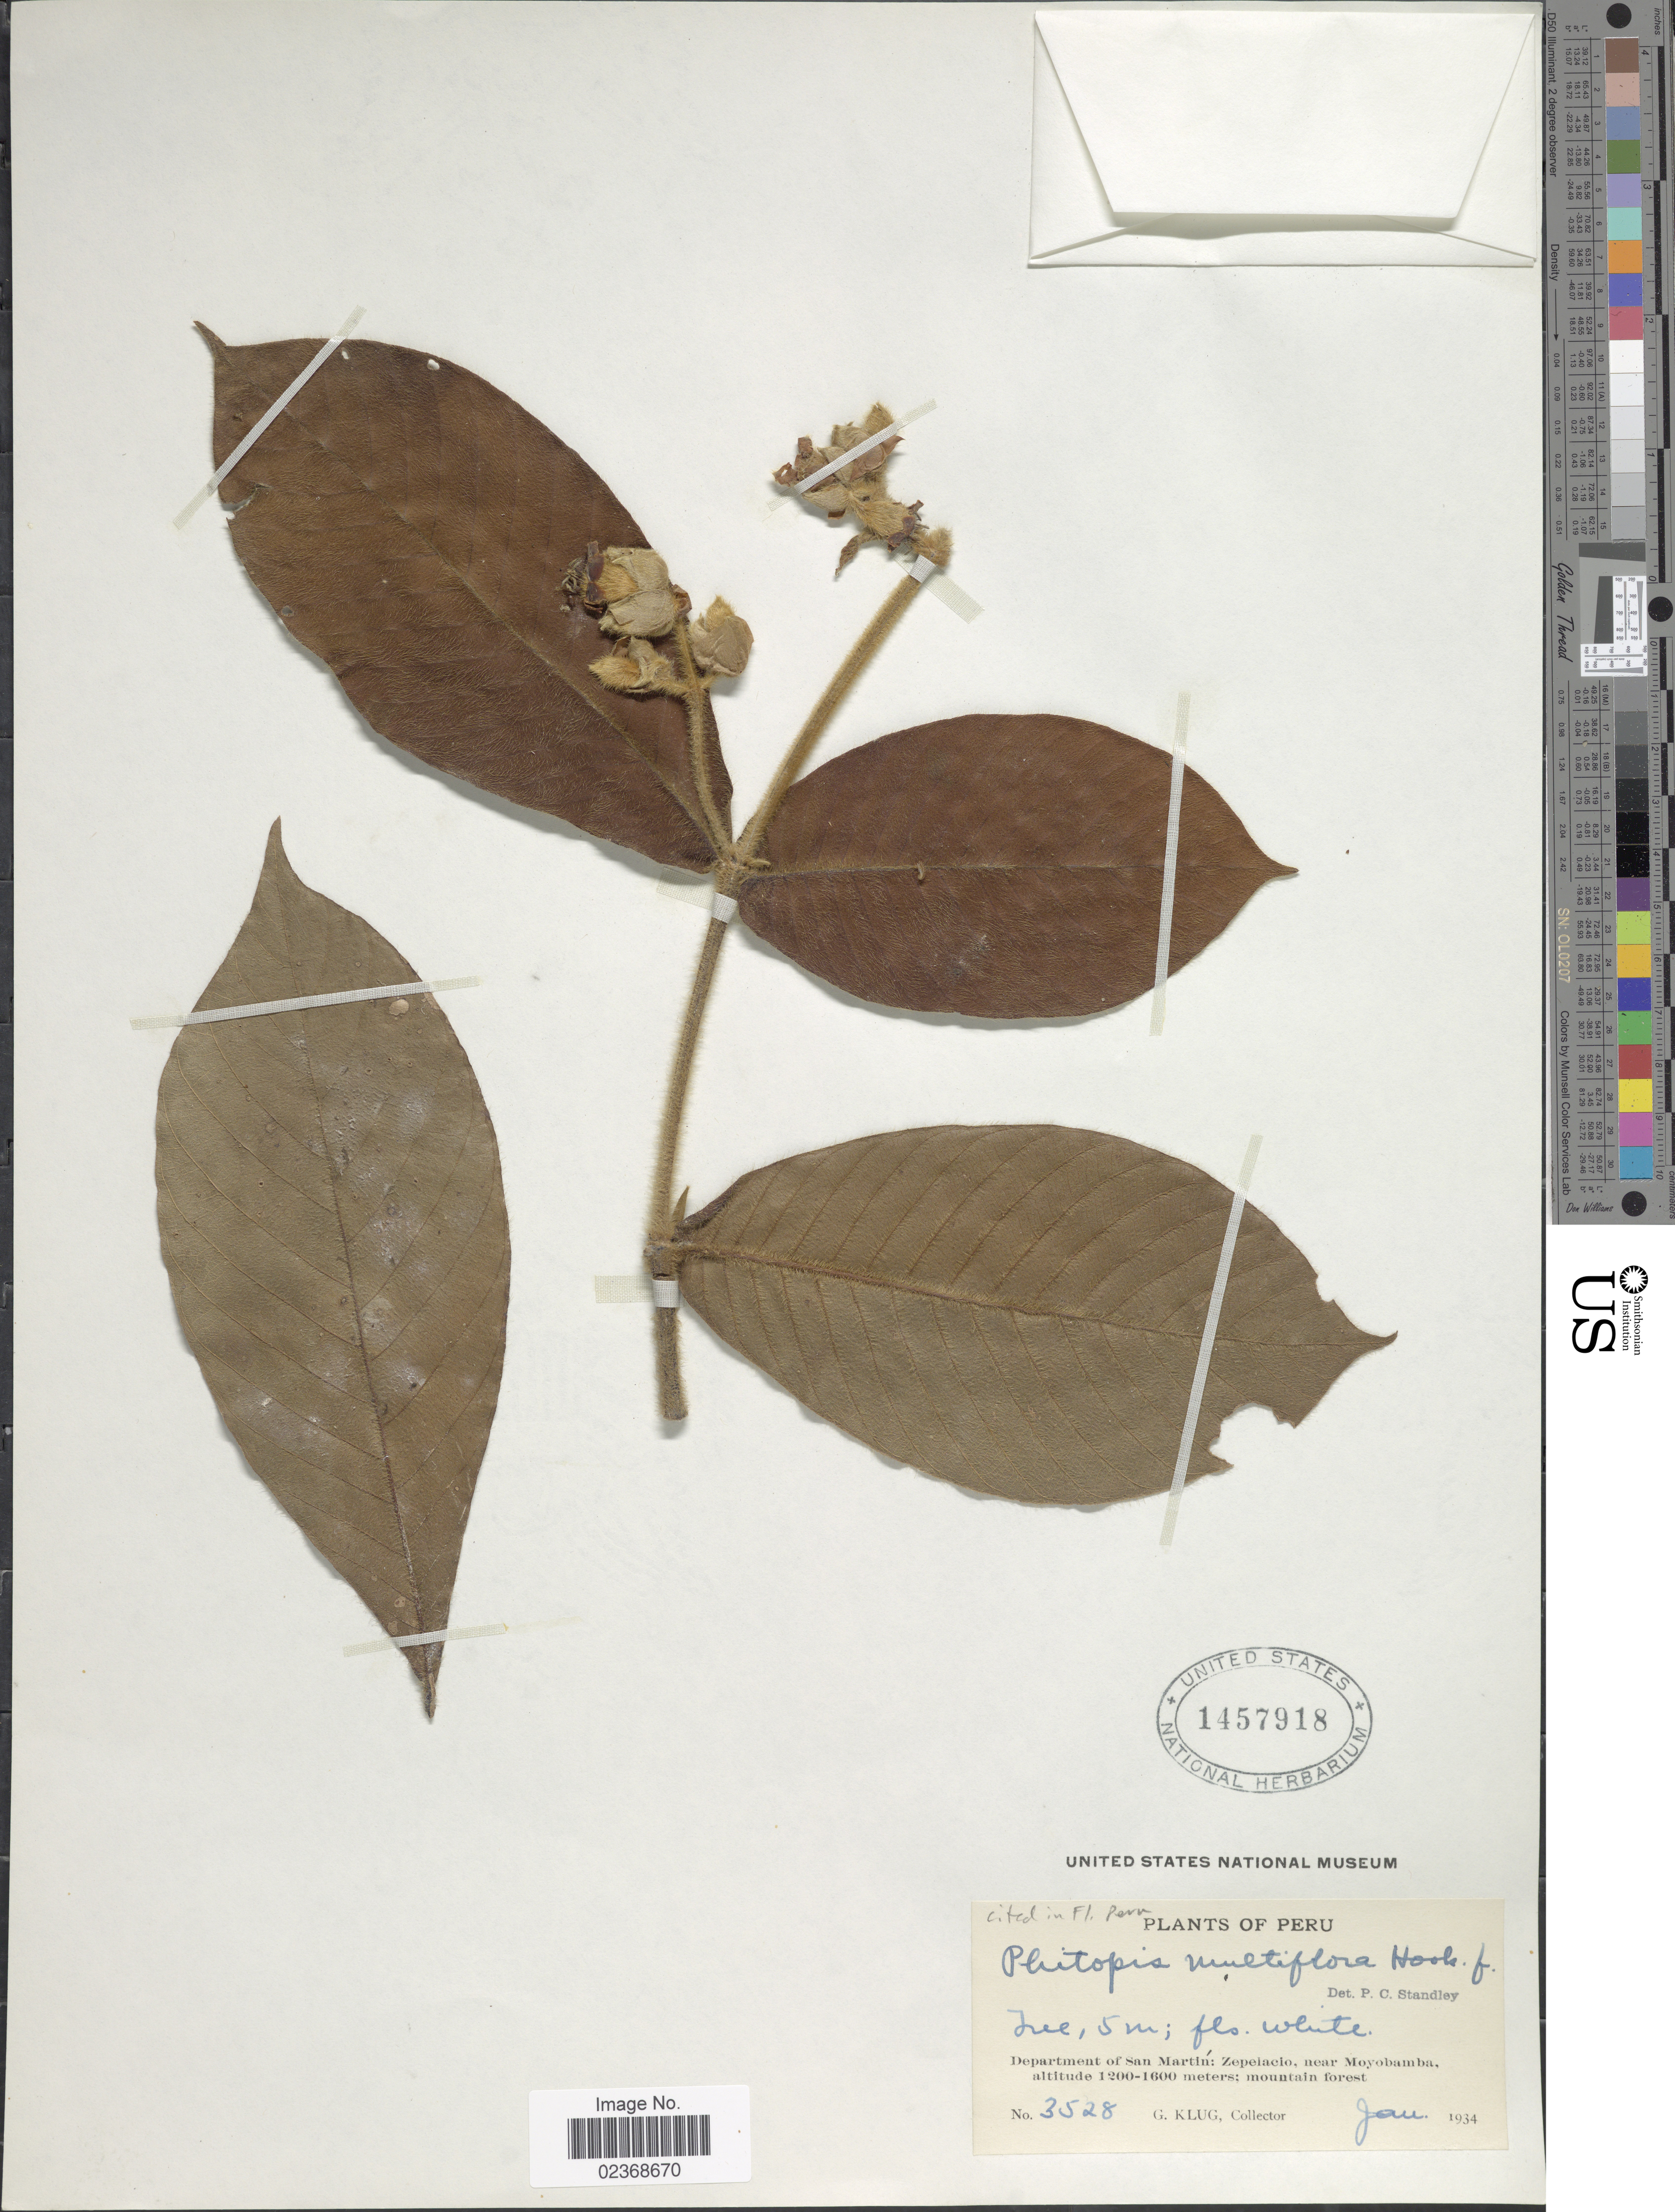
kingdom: Plantae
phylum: Tracheophyta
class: Magnoliopsida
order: Gentianales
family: Rubiaceae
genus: Schizocalyx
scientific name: Schizocalyx multiflorus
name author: (Hook. f.) Kainul. & B. Bremer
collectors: G. Klug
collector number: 3528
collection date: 1934-01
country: Peru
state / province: San Martín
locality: Zepelacio, near Moyobamba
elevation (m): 1200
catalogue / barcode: US 1457918